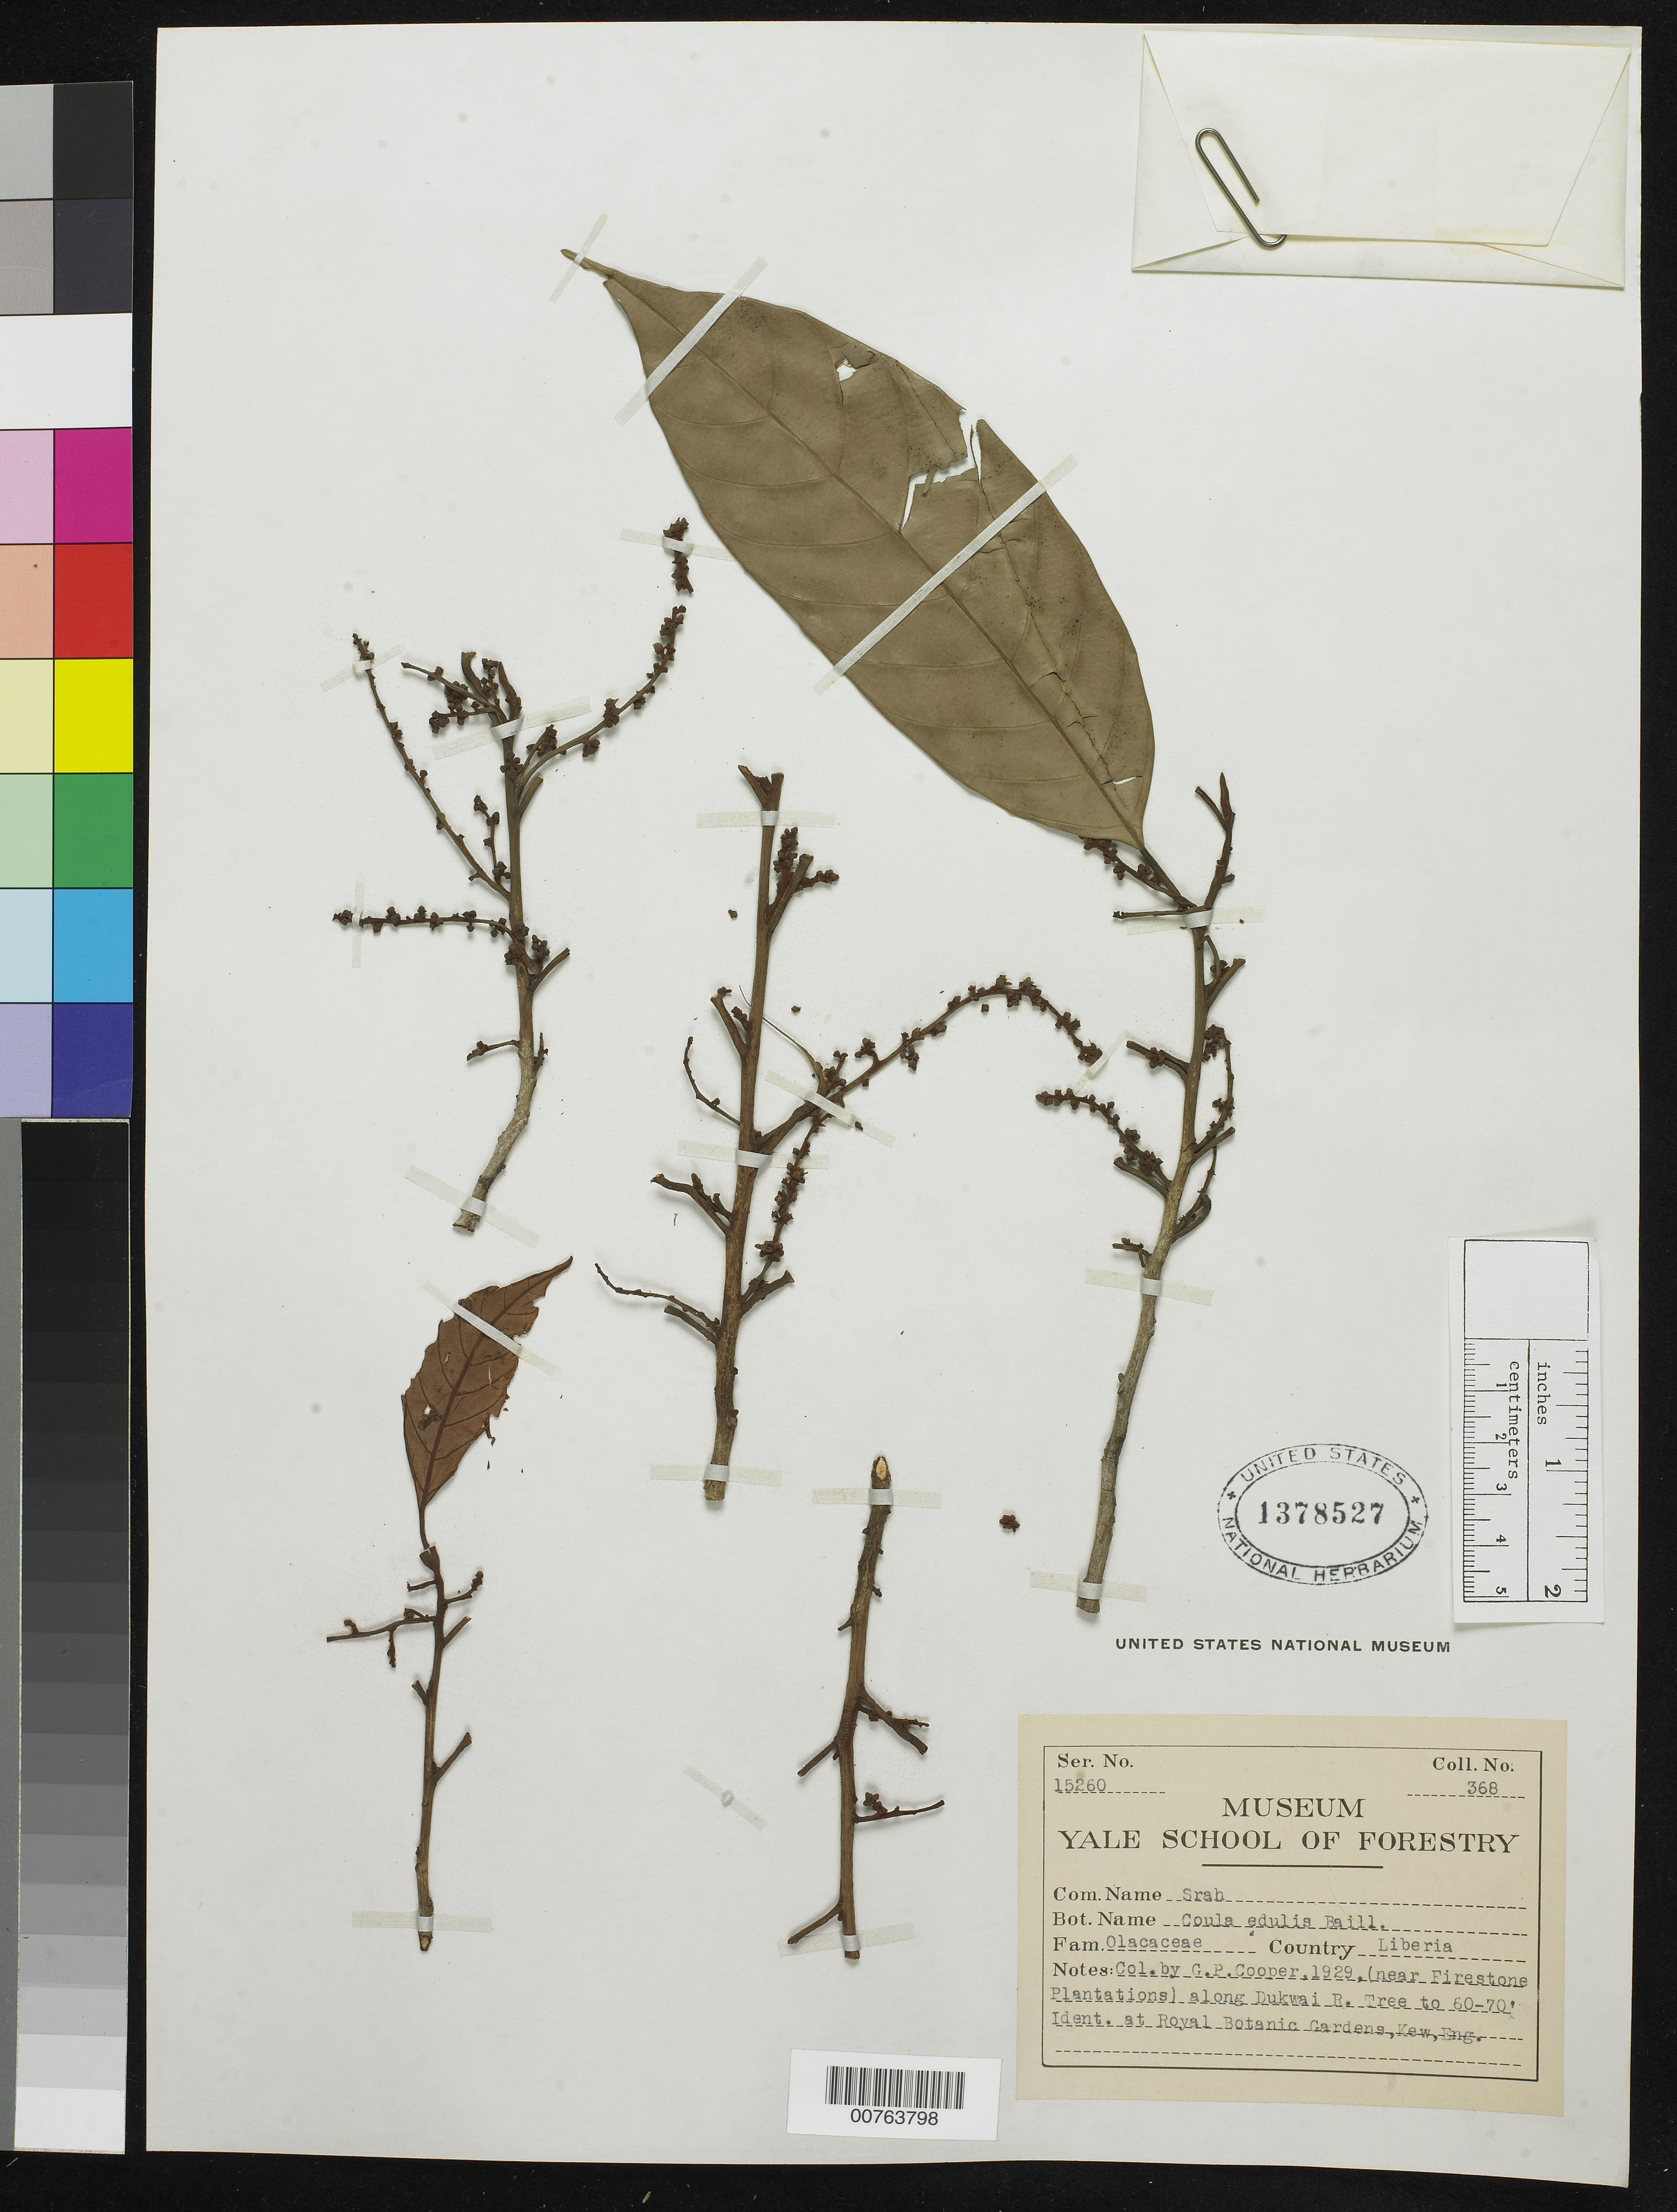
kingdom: Plantae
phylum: Tracheophyta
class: Magnoliopsida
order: Santalales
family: Coulaceae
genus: Coula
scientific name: Coula edulis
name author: Baill.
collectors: G. Cooper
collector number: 368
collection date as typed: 1929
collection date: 1929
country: Liberia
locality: (near Firestone Plantations) along Dukwai River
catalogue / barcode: US 1378527